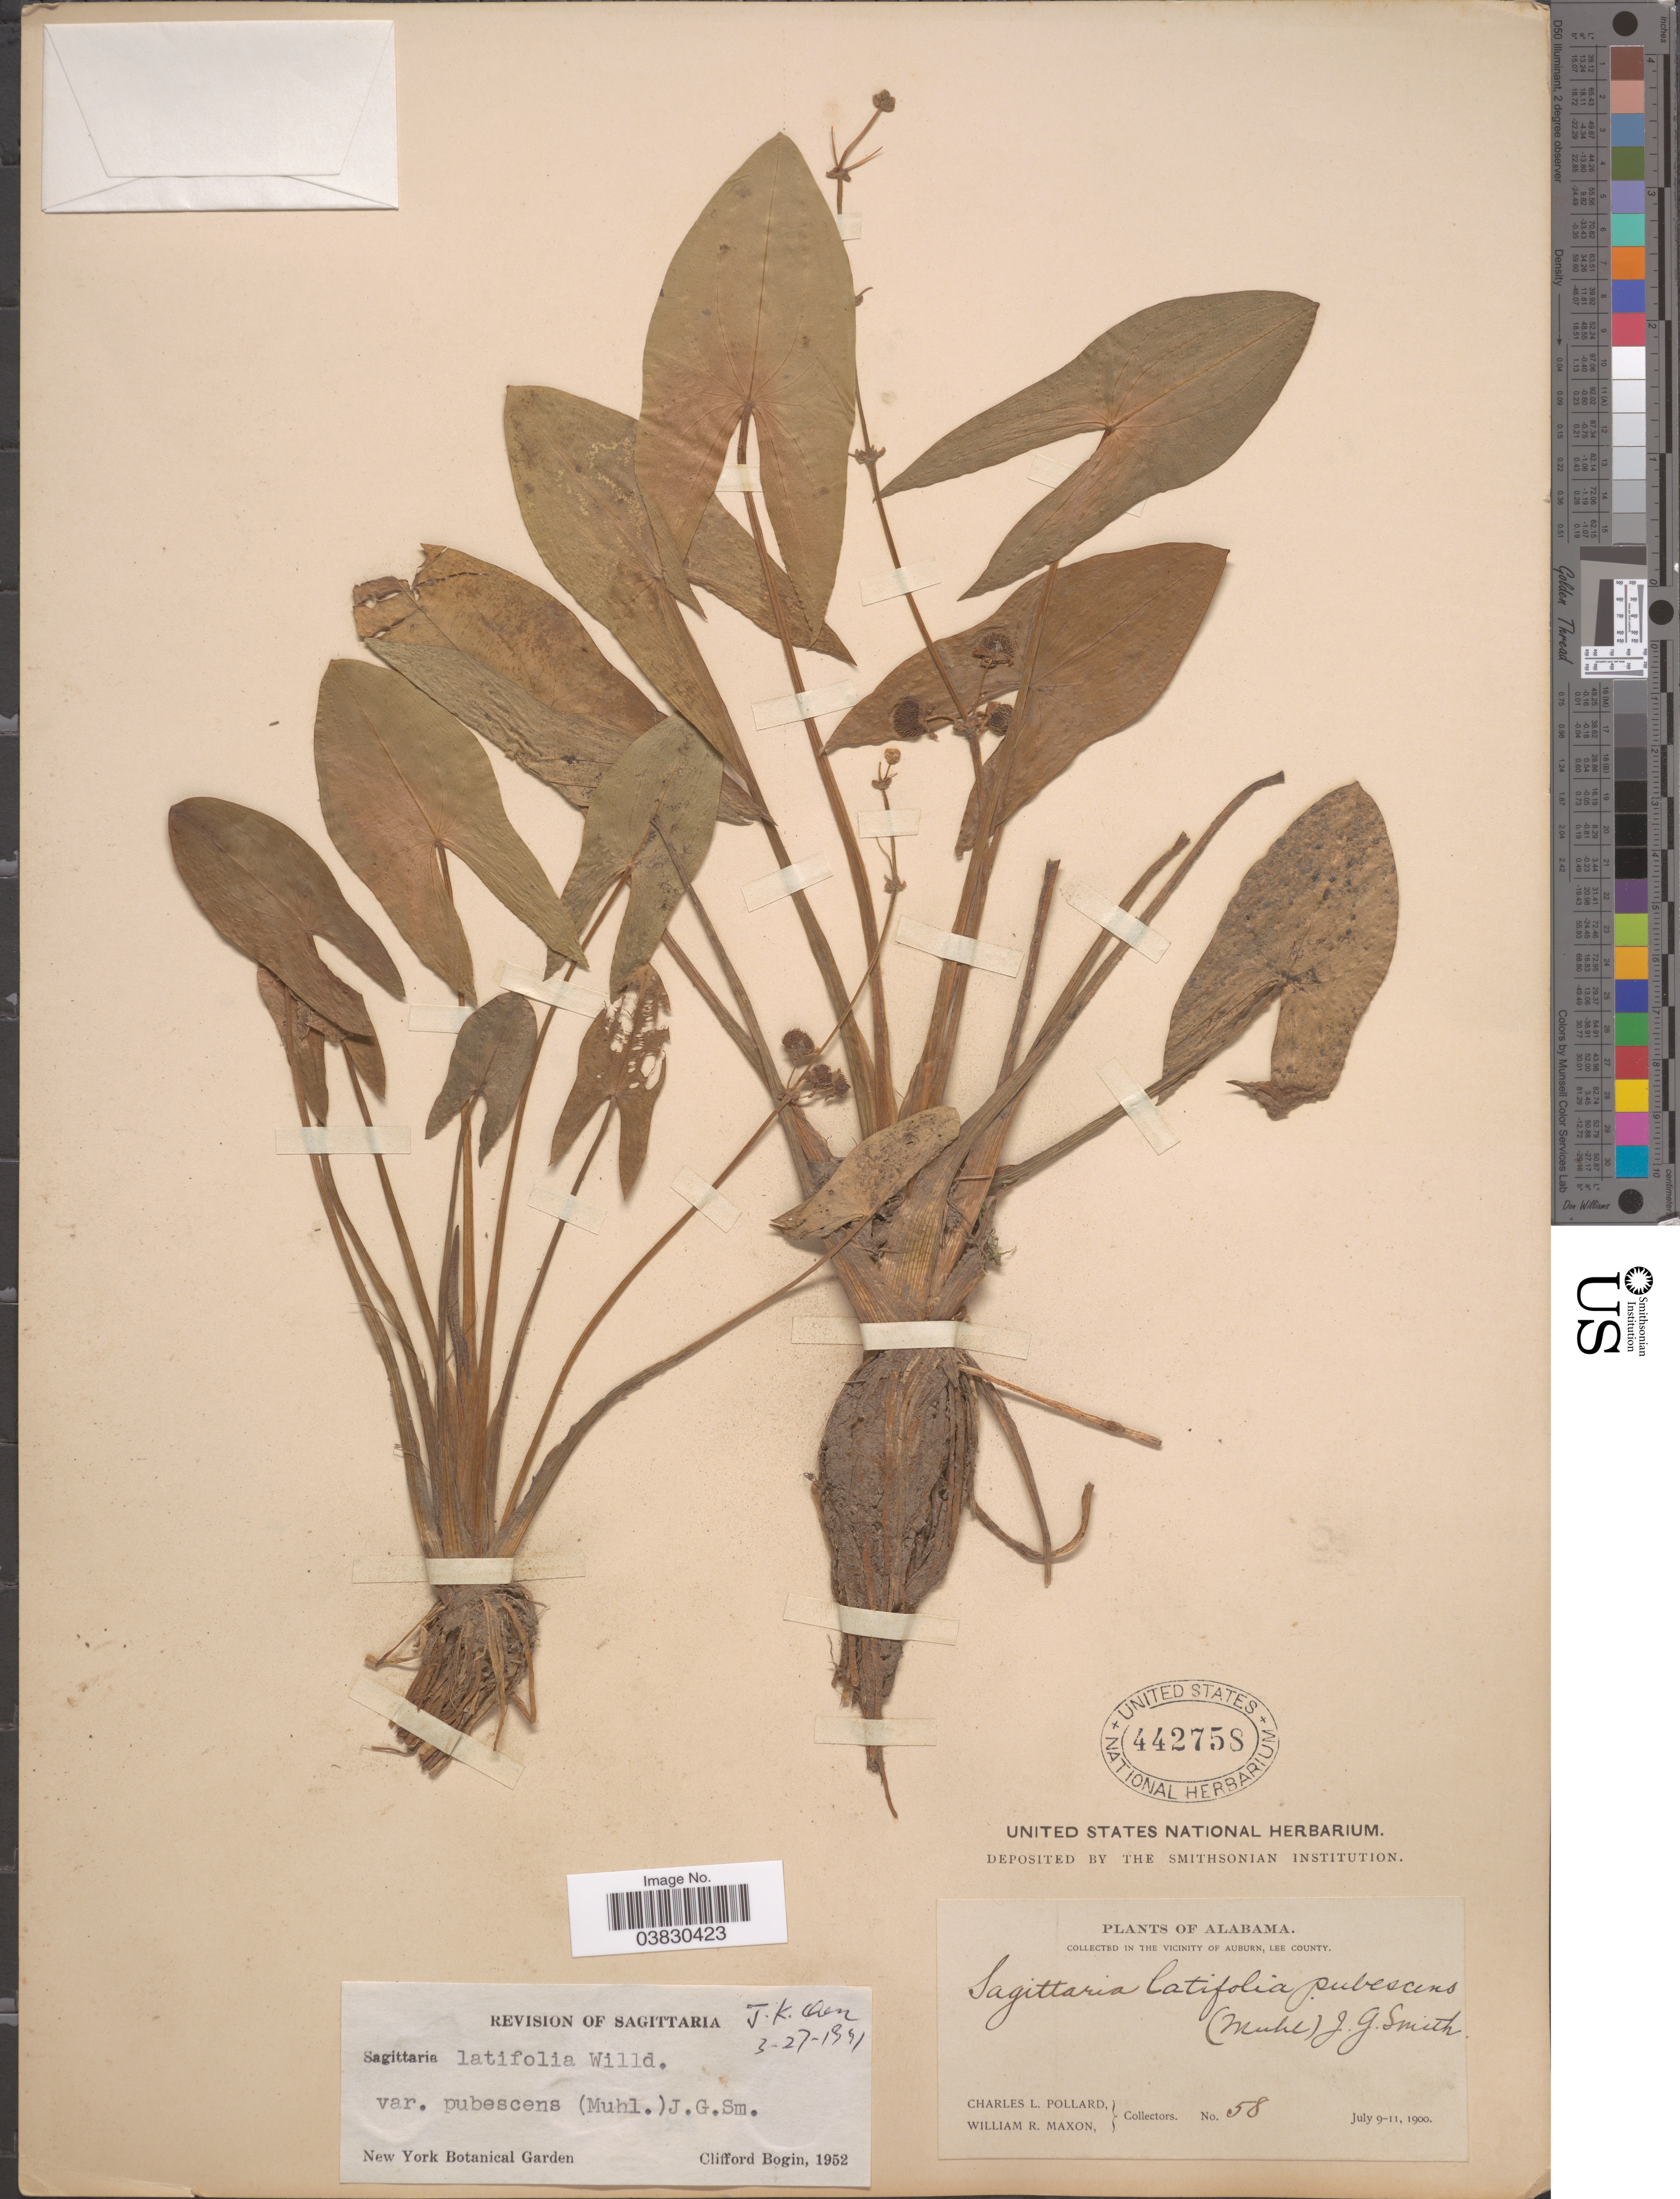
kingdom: Plantae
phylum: Tracheophyta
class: Liliopsida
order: Alismatales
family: Alismataceae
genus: Sagittaria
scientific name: Sagittaria latifolia var. pubescens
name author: (Muhl.) J.G. Sm.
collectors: C. L. Pollard & W. R. Maxon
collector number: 58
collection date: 1900-07-09/1900-07-11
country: United States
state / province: Alabama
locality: In the vicinity of Auburn, Lee County.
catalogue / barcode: US 442758